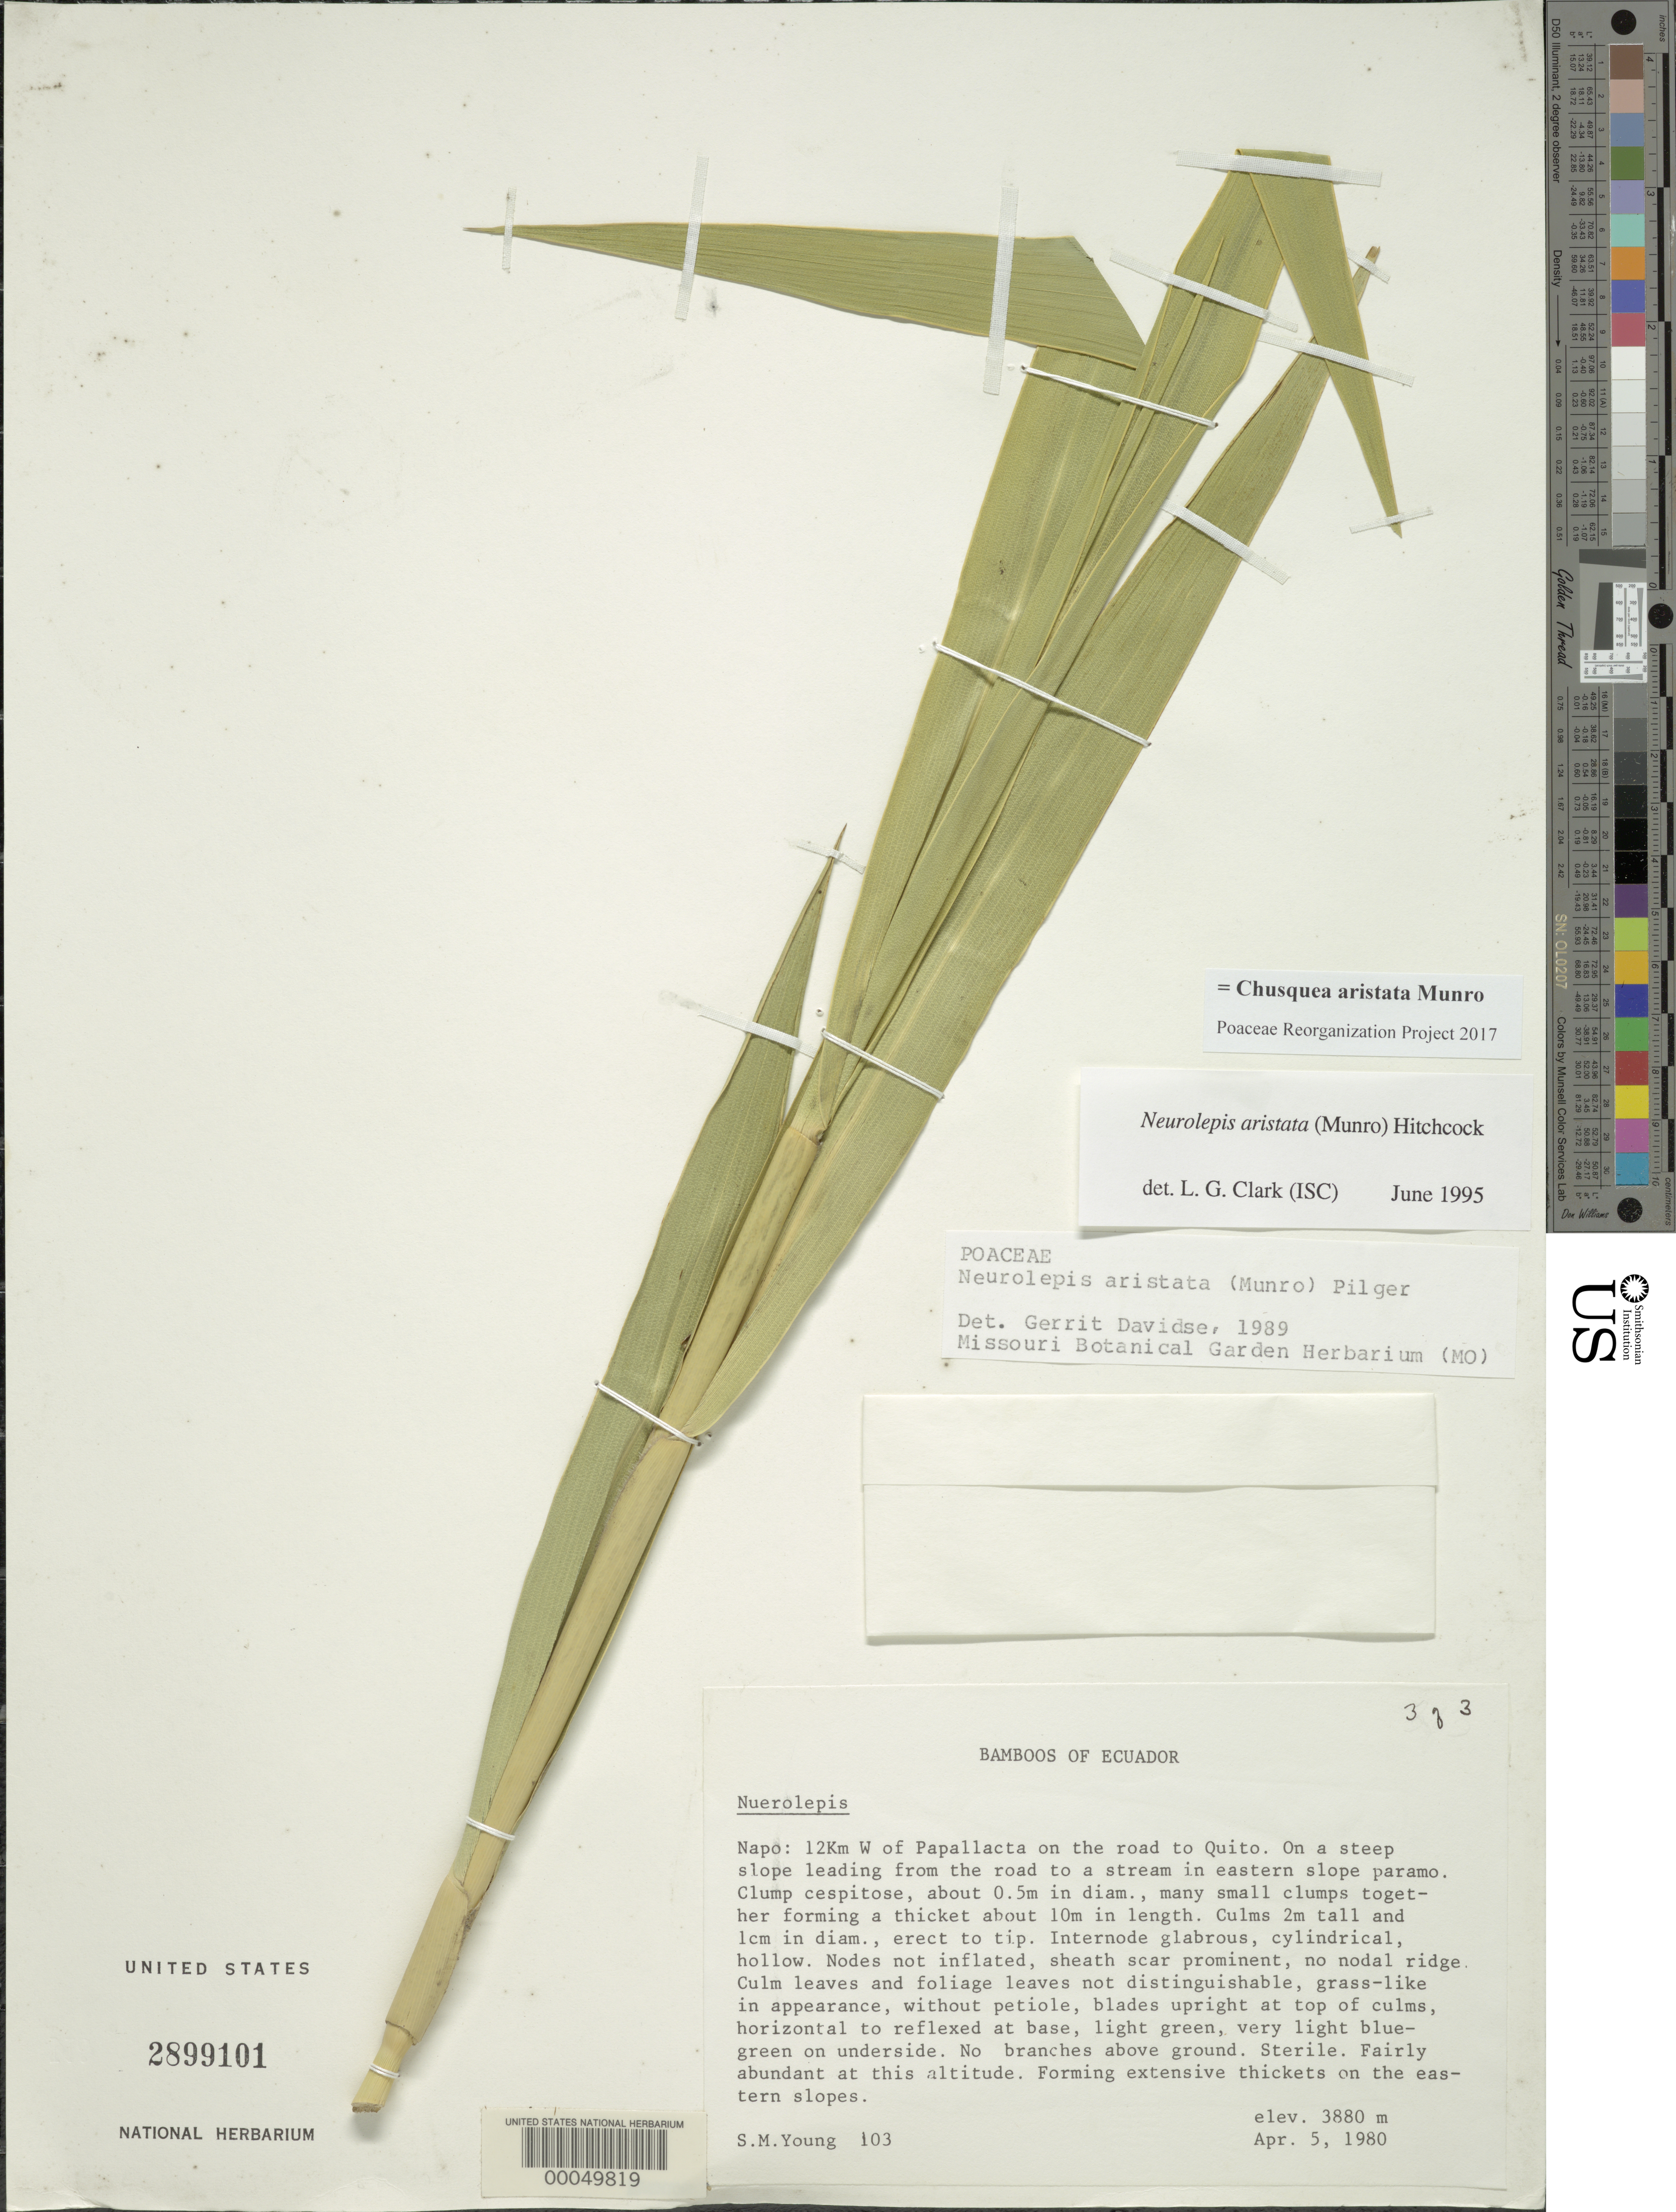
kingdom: Plantae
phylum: Tracheophyta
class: Liliopsida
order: Poales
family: Poaceae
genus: Chusquea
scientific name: Chusquea aristata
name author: Munro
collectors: S. Young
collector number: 103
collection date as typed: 05 Apr 1980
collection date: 1980-04-05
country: Ecuador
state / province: Napo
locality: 12 km W of Papallacta on the road to Quito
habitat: On steep slope leading from the road to a stream in eastern slope paramo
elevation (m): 3880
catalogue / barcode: US 2899101